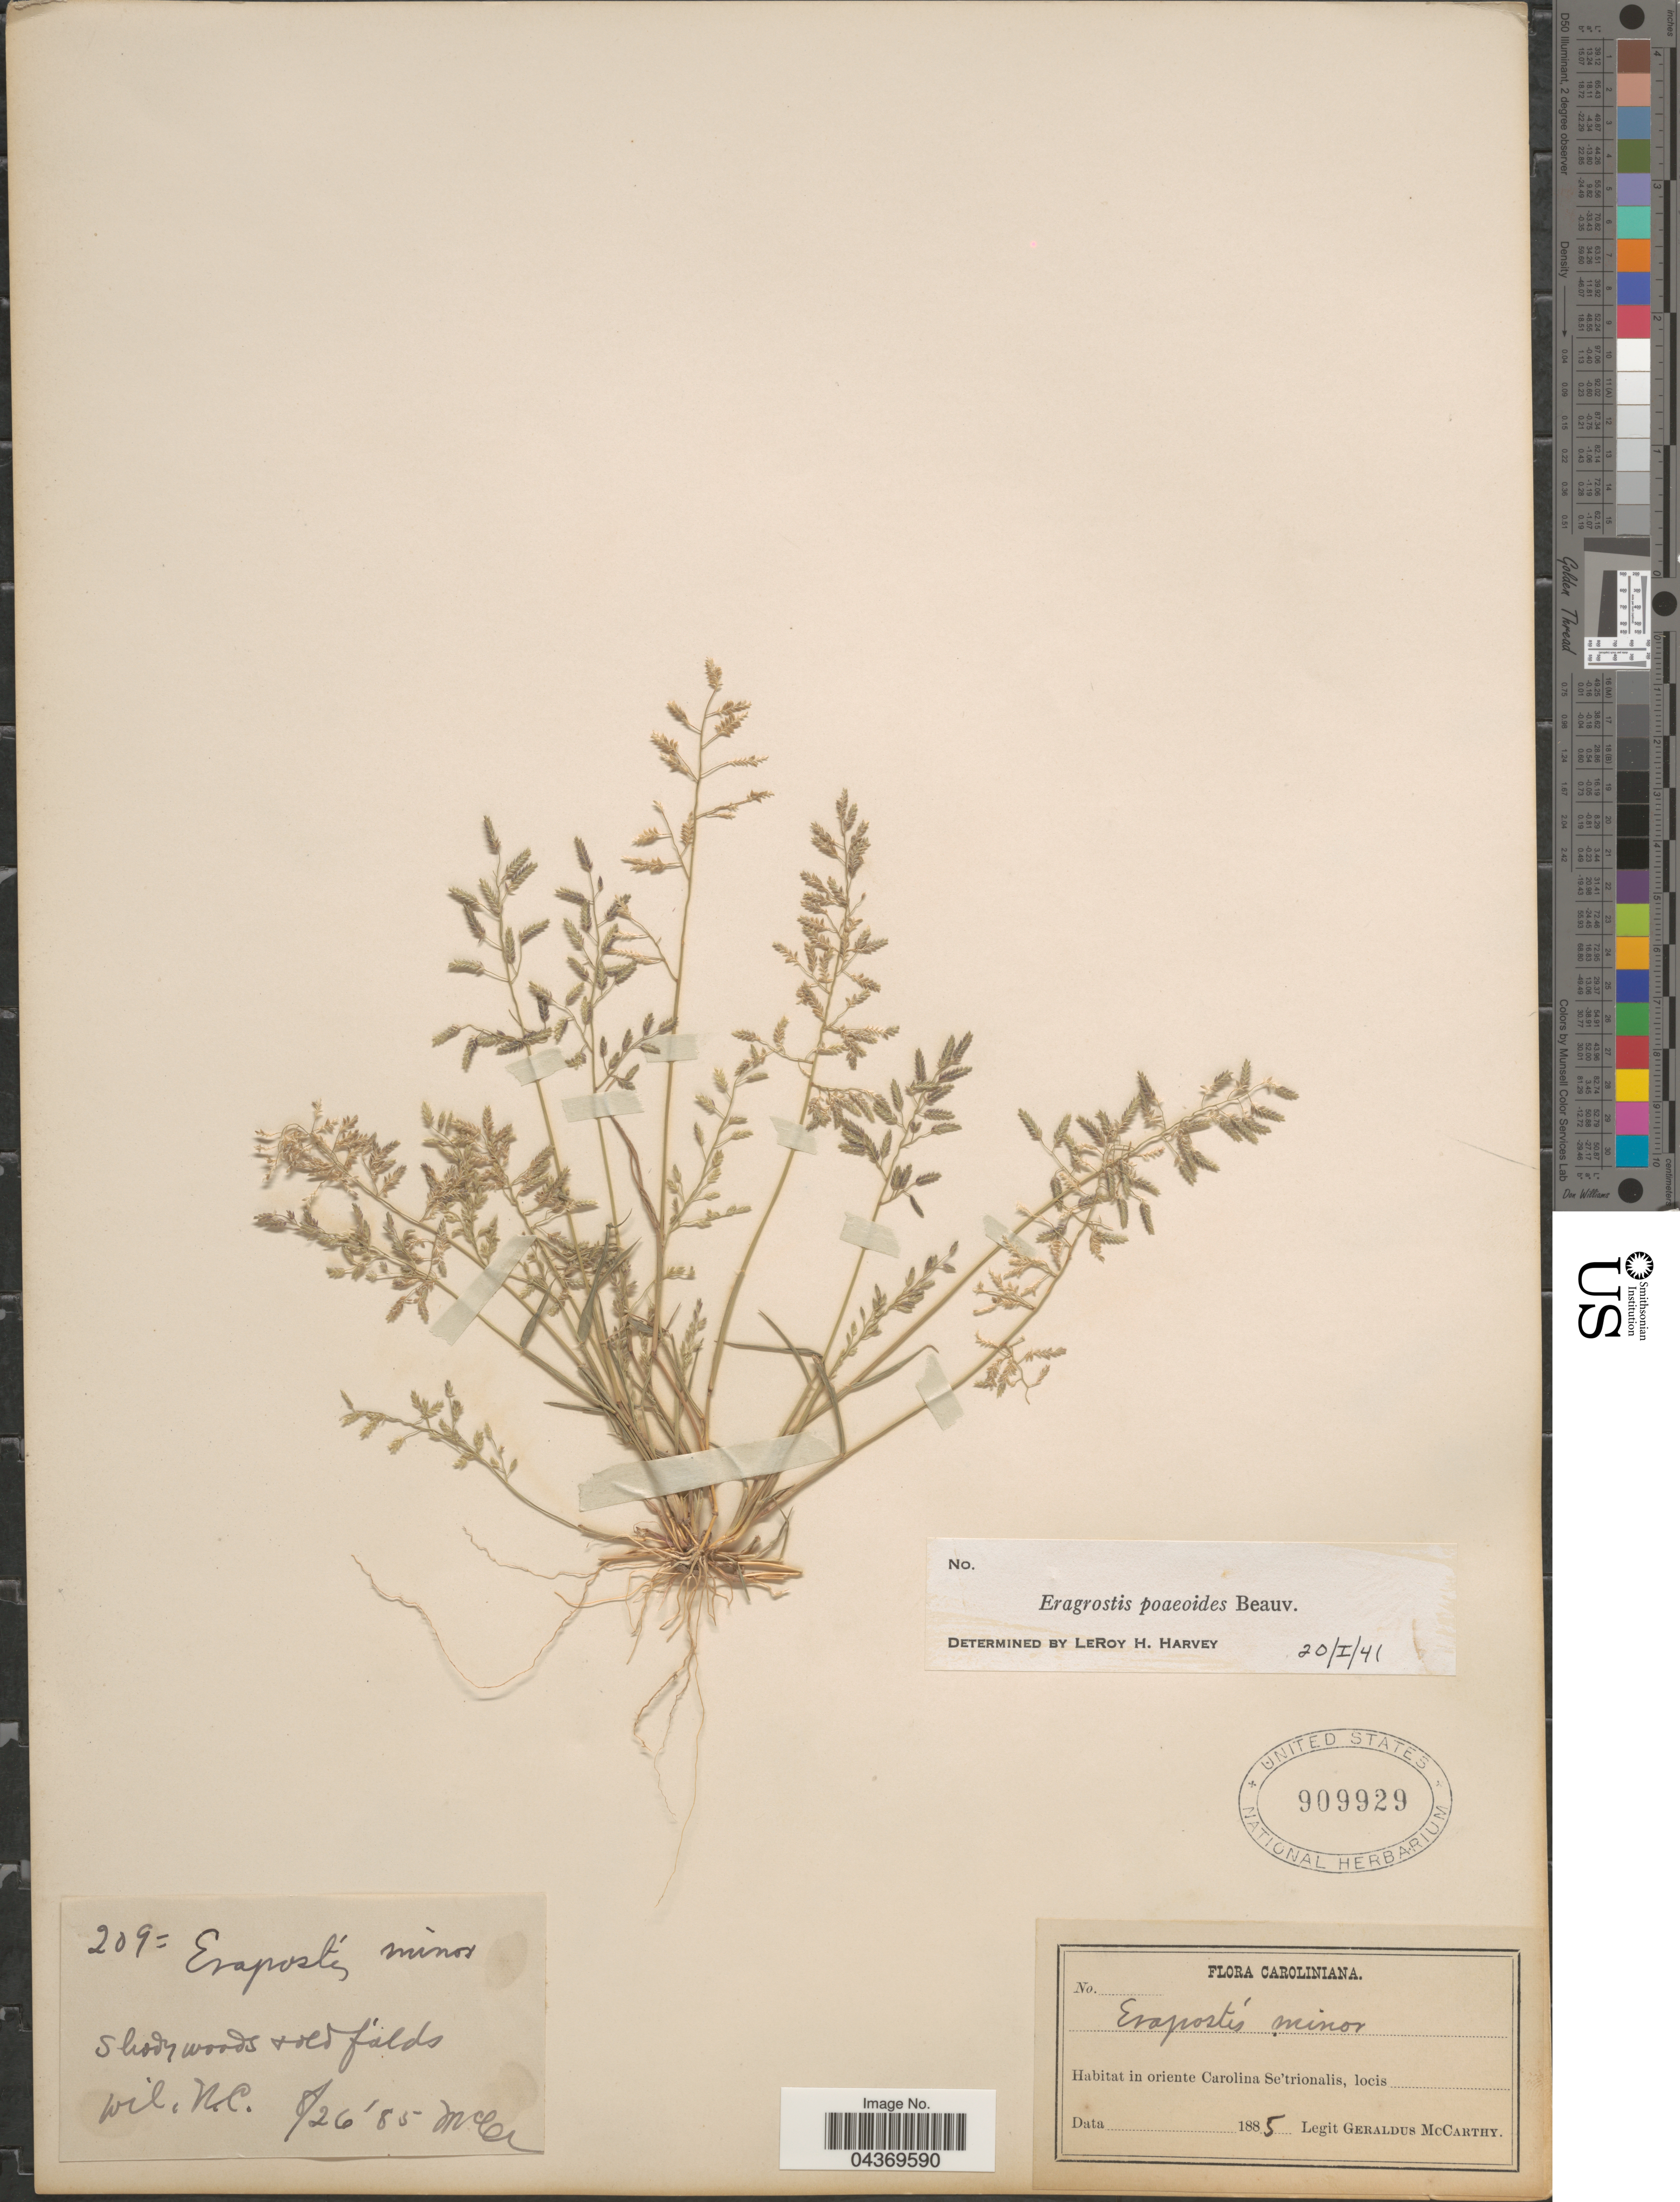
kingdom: Plantae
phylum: Tracheophyta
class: Liliopsida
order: Poales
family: Poaceae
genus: Eragrostis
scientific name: Eragrostis minor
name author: Host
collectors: M. McCarthy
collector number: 209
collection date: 1885-08-26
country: United States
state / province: North Carolina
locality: Caroliniana. In oriente Carolina Se'trionalis.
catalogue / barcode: US 909929